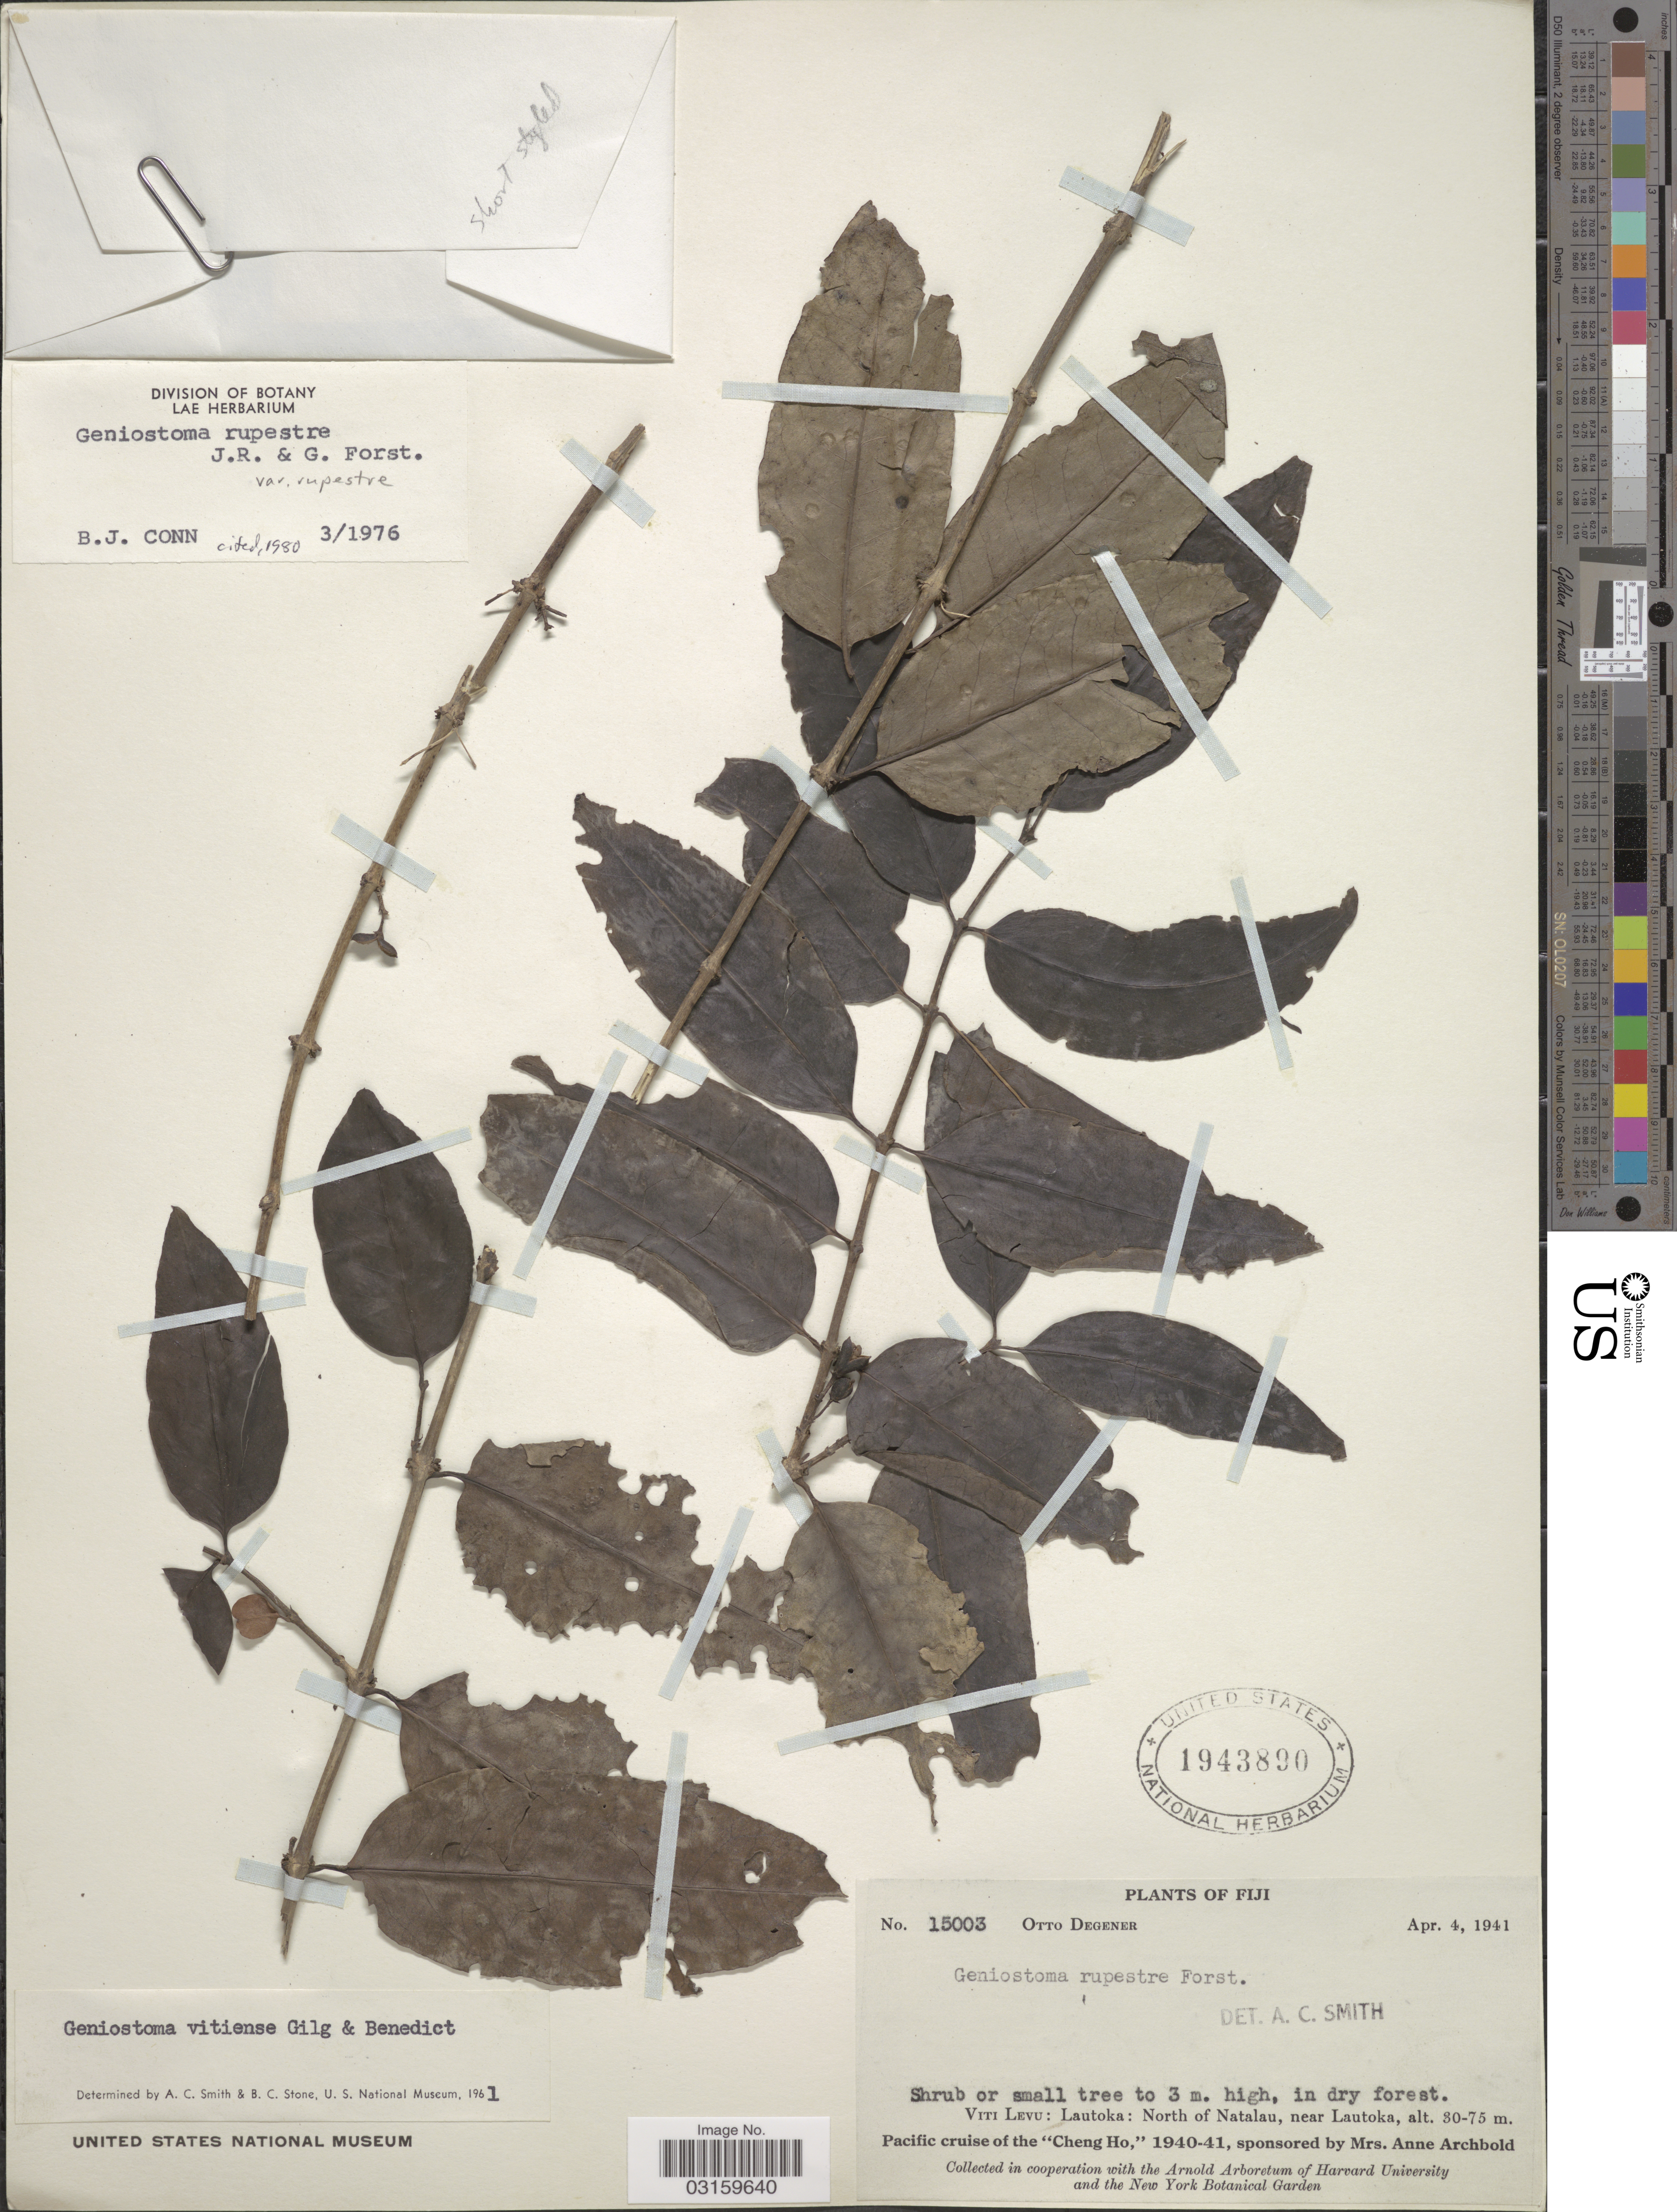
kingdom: Plantae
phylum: Tracheophyta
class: Magnoliopsida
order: Gentianales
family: Loganiaceae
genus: Geniostoma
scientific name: Geniostoma rupestre var. rupestre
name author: J.R. Forst. & G. Forst.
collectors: O. Degener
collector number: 15003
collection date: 1941-04-04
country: Fiji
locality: Viti Levu: Lautoka: North of Natalau, near Lautoka.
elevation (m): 30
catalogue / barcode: US 1943890